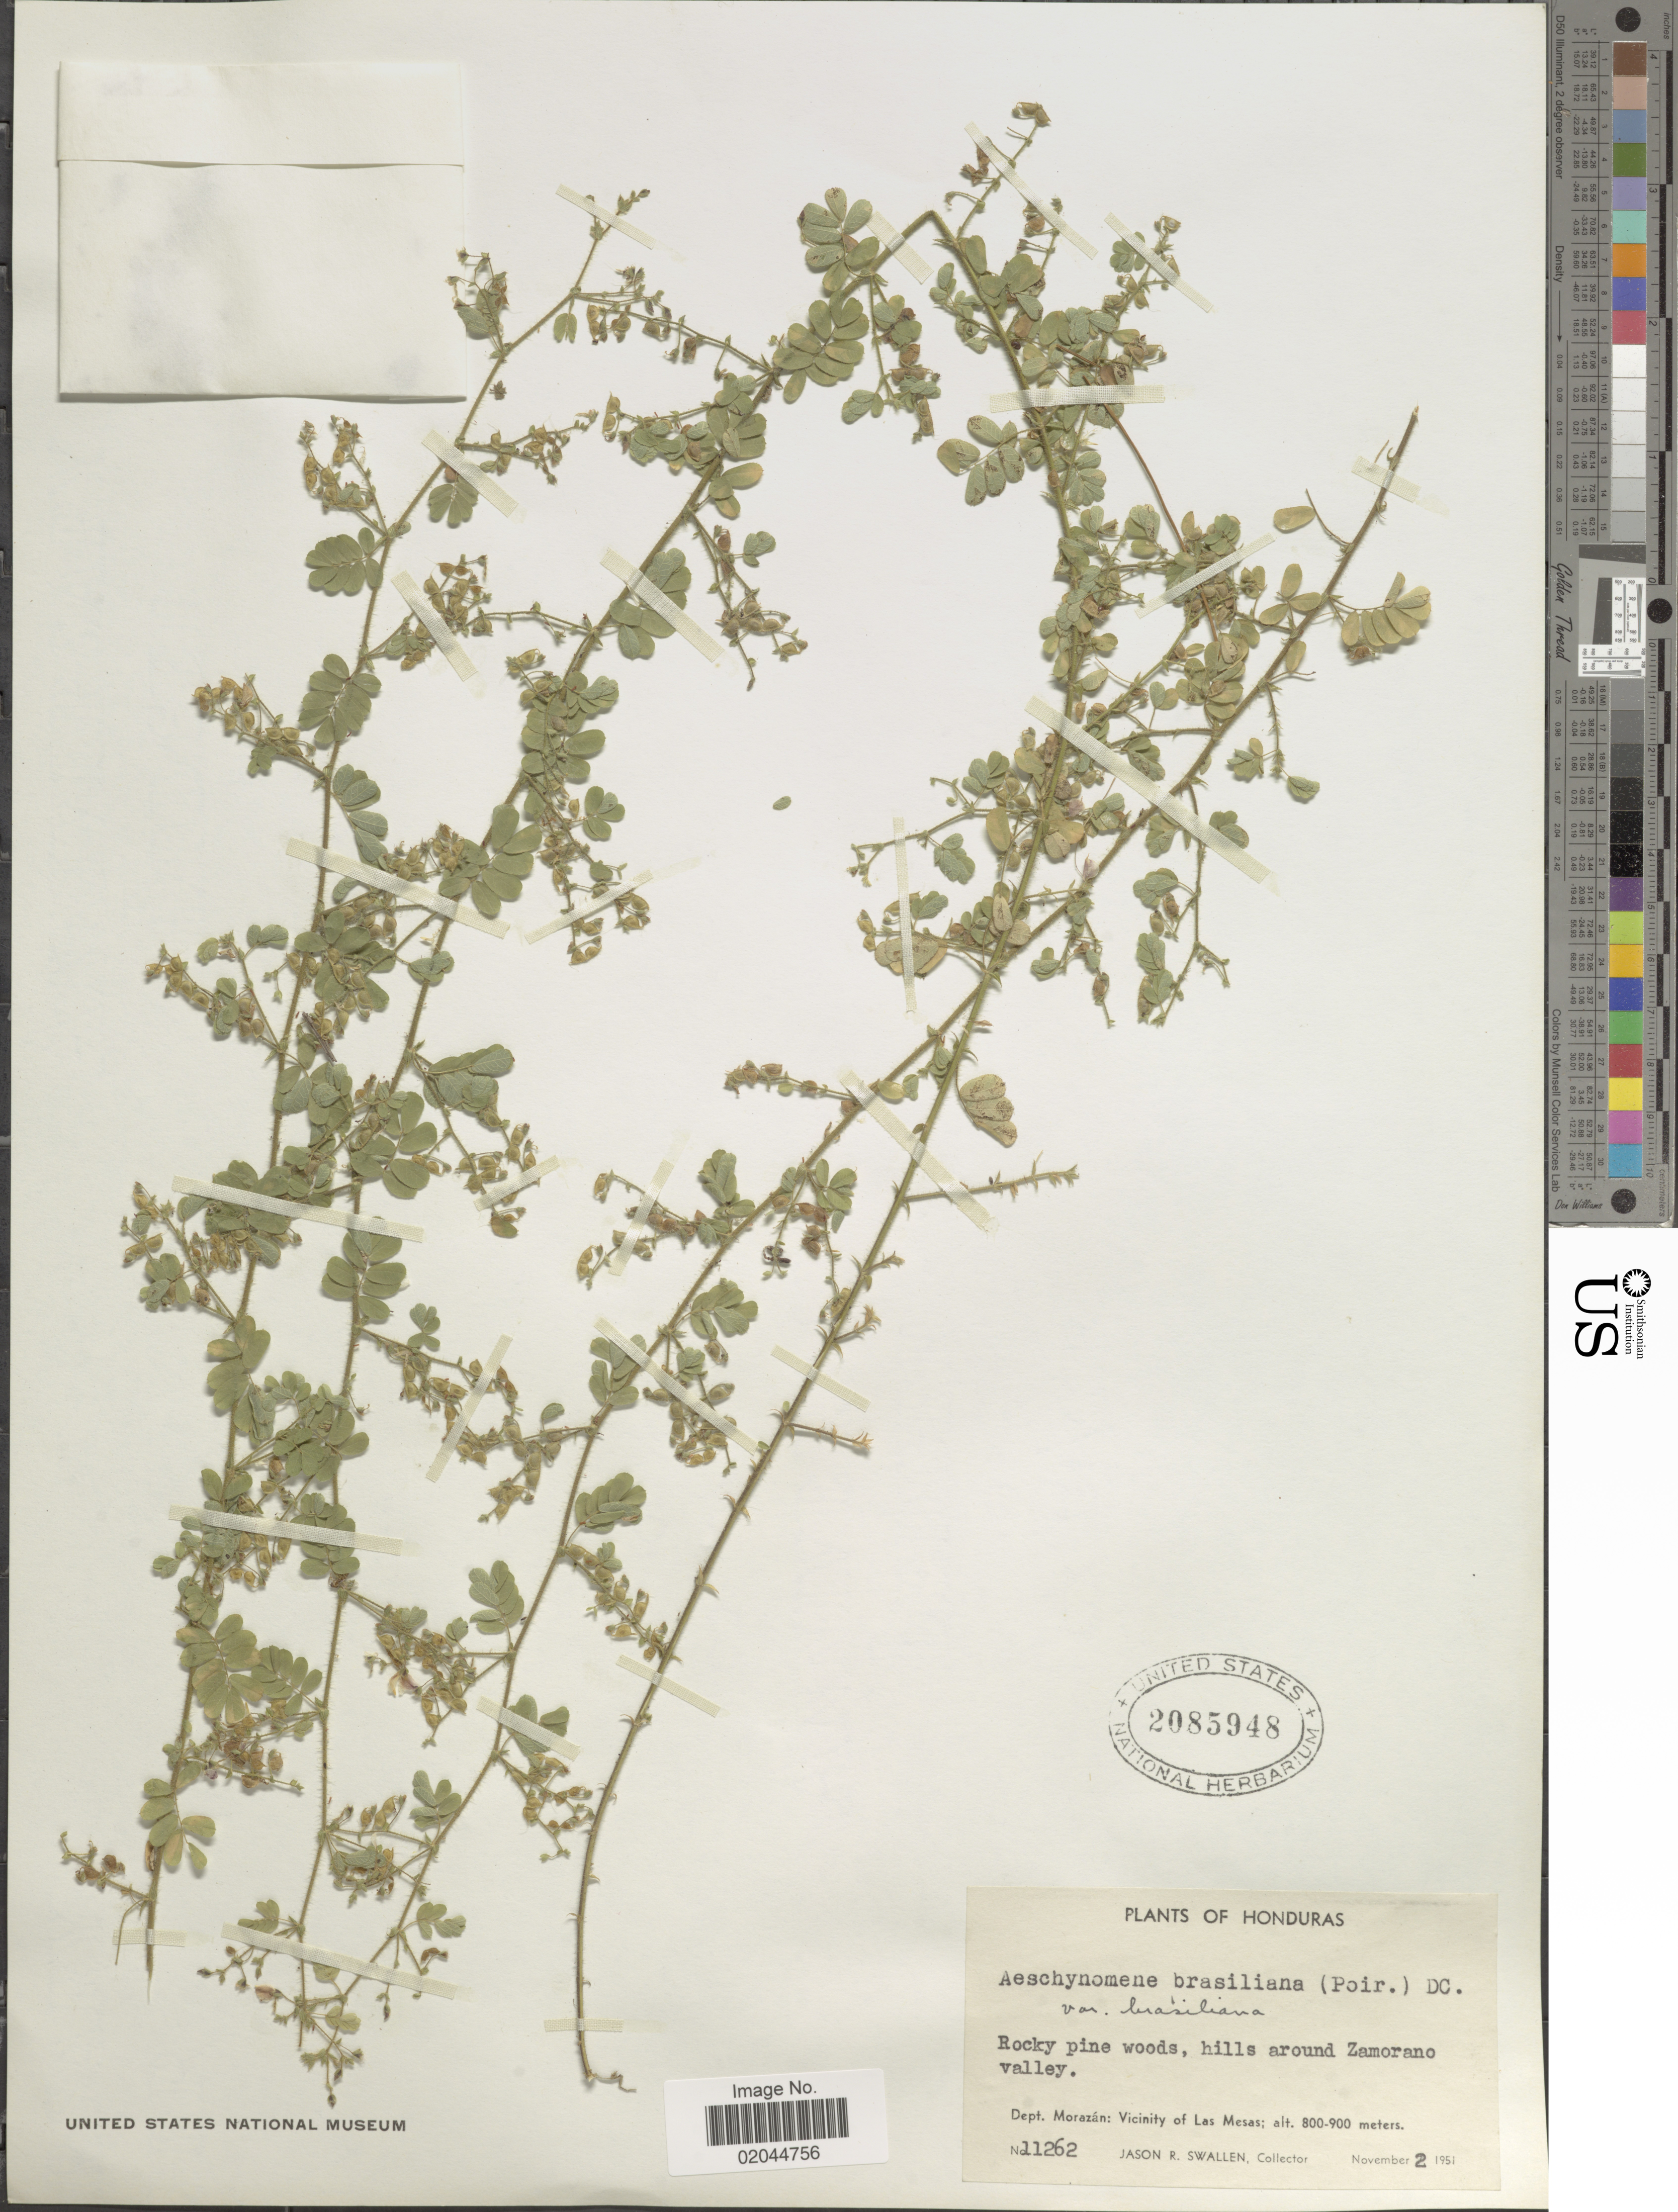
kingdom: Plantae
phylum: Tracheophyta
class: Magnoliopsida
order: Fabales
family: Fabaceae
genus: Aeschynomene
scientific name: Aeschynomene brasiliana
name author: (Poir.) DC.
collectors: J. R. Swallen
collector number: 11262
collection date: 1951-01-02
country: Honduras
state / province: Fco. Morazán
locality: Vicinity of Las Mesas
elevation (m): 800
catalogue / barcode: US 2085948